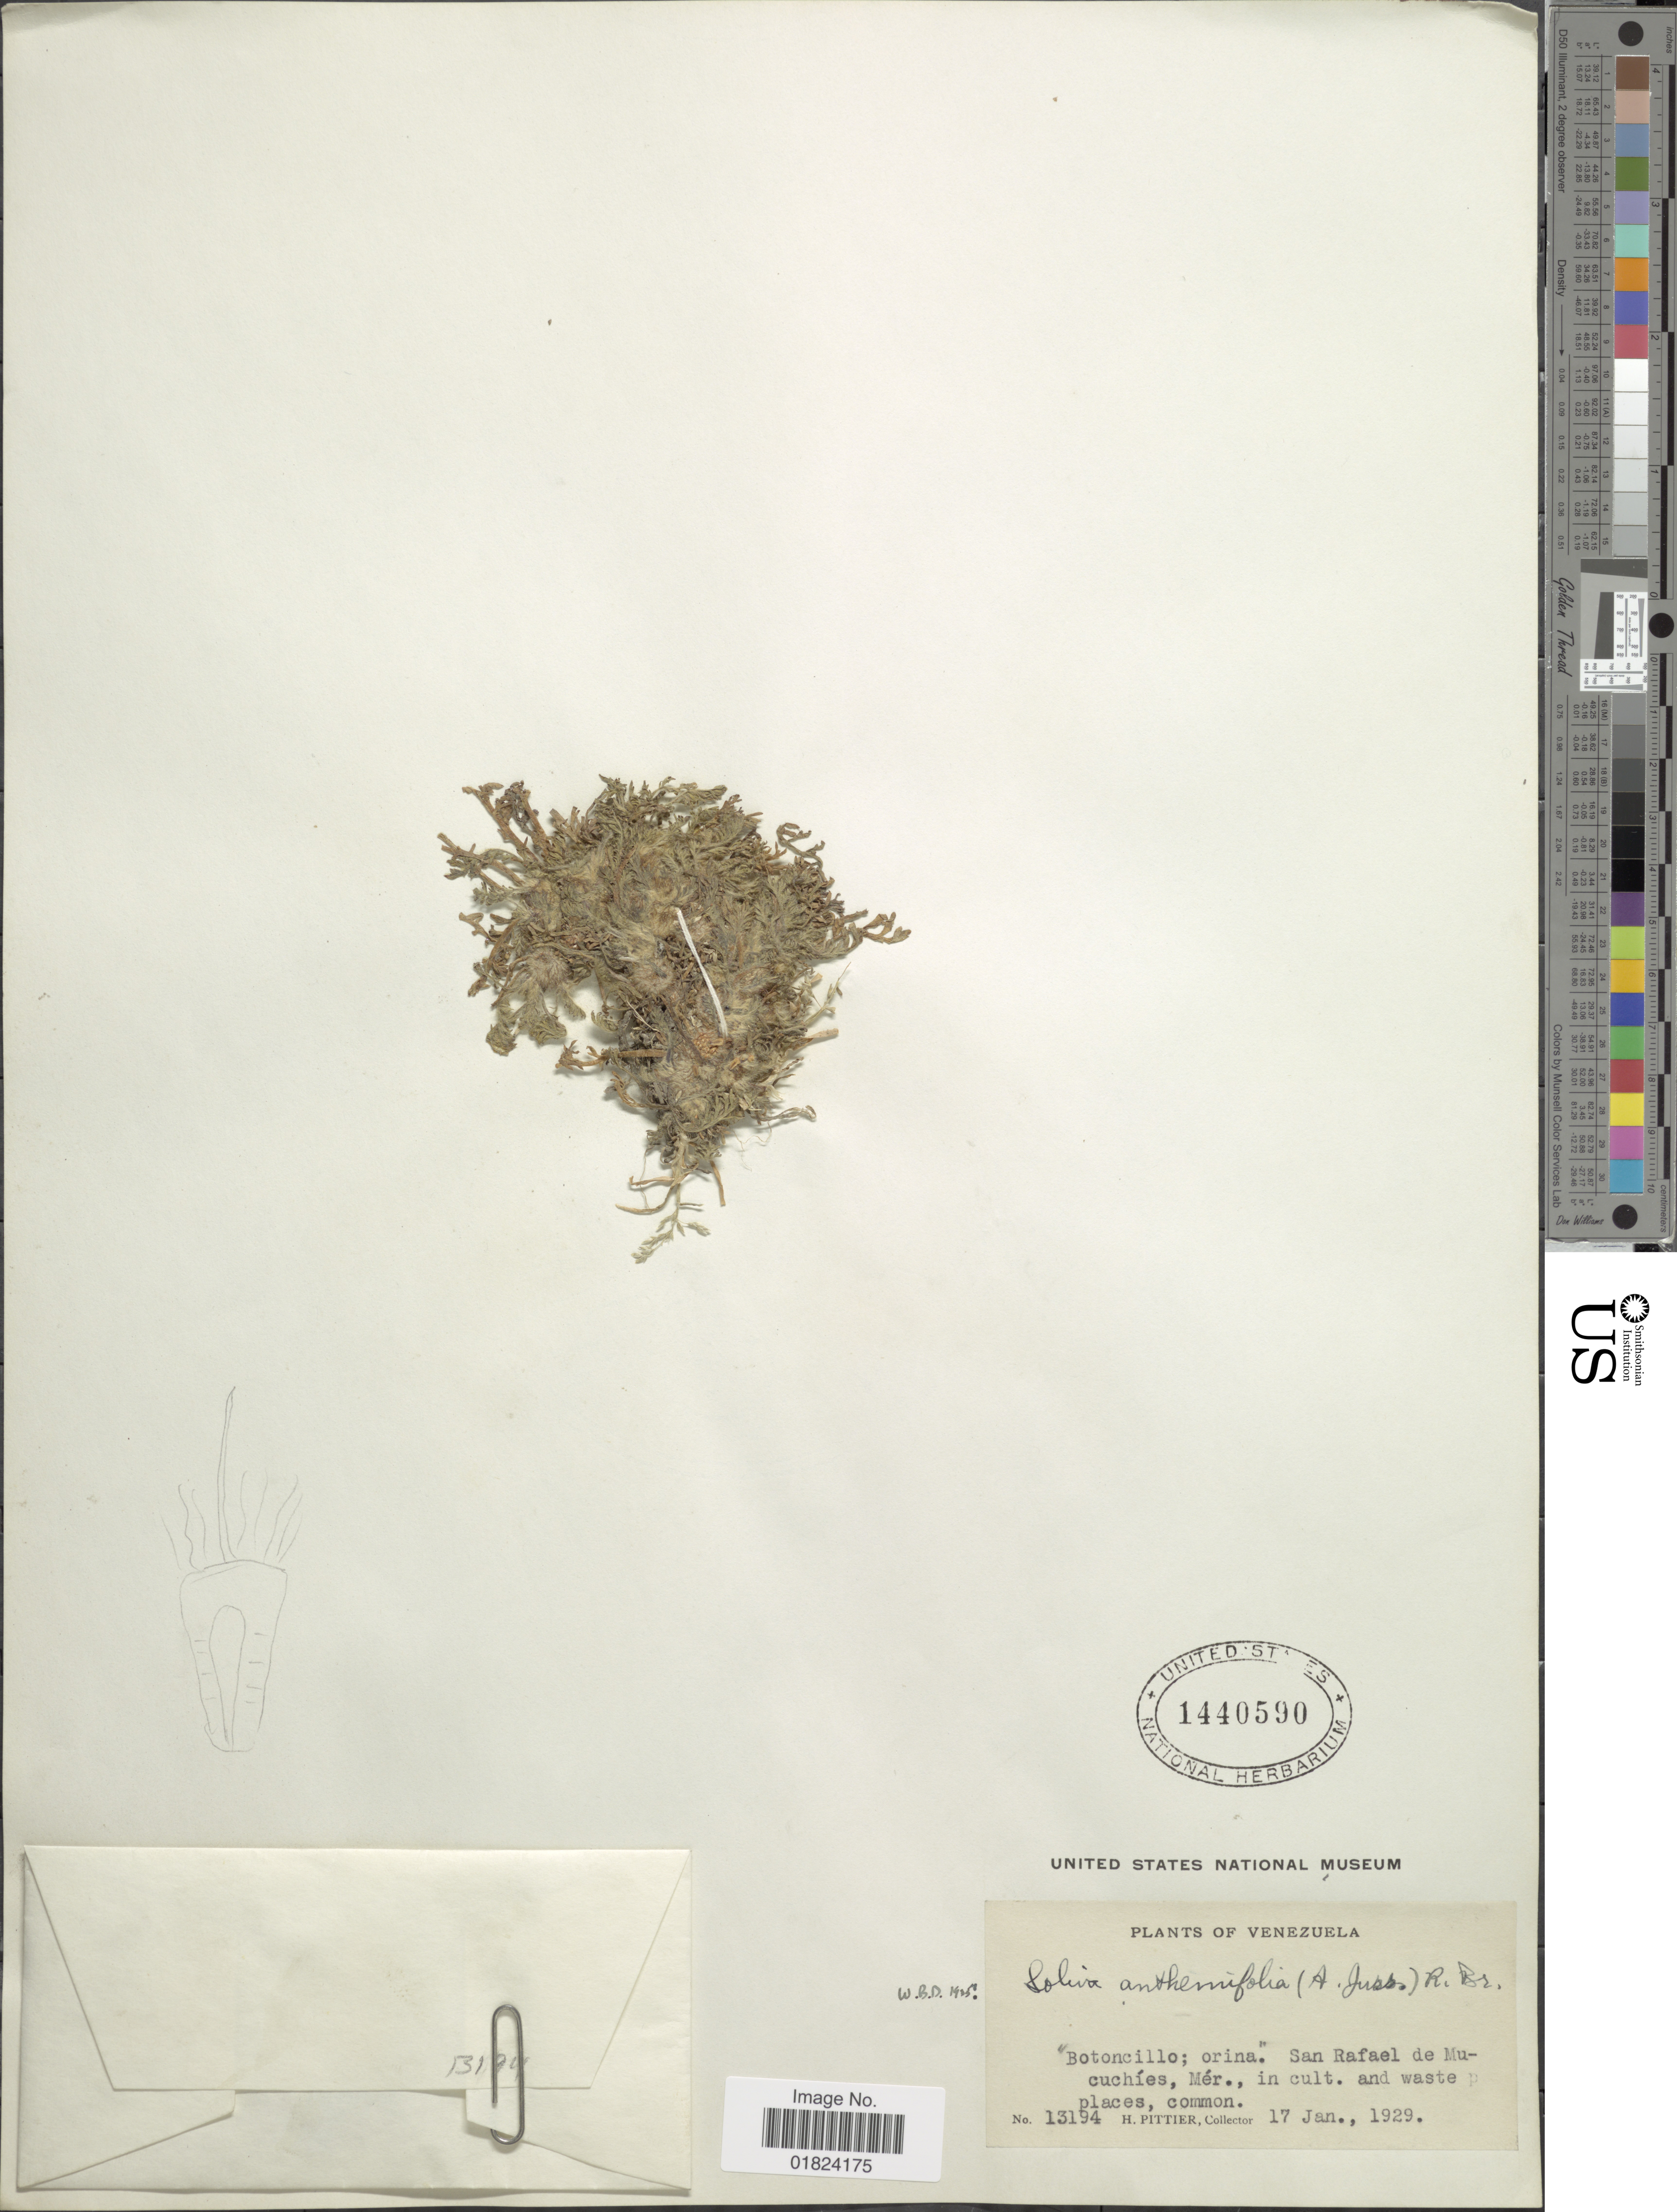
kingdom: Plantae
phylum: Tracheophyta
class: Magnoliopsida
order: Asterales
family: Asteraceae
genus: Soliva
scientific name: Soliva anthemifolia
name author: (Juss.) Sweet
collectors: H. F. Pittier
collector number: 13194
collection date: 1929-01-17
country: Venezuela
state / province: Mérida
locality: Botoncillo: orina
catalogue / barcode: US 1440590